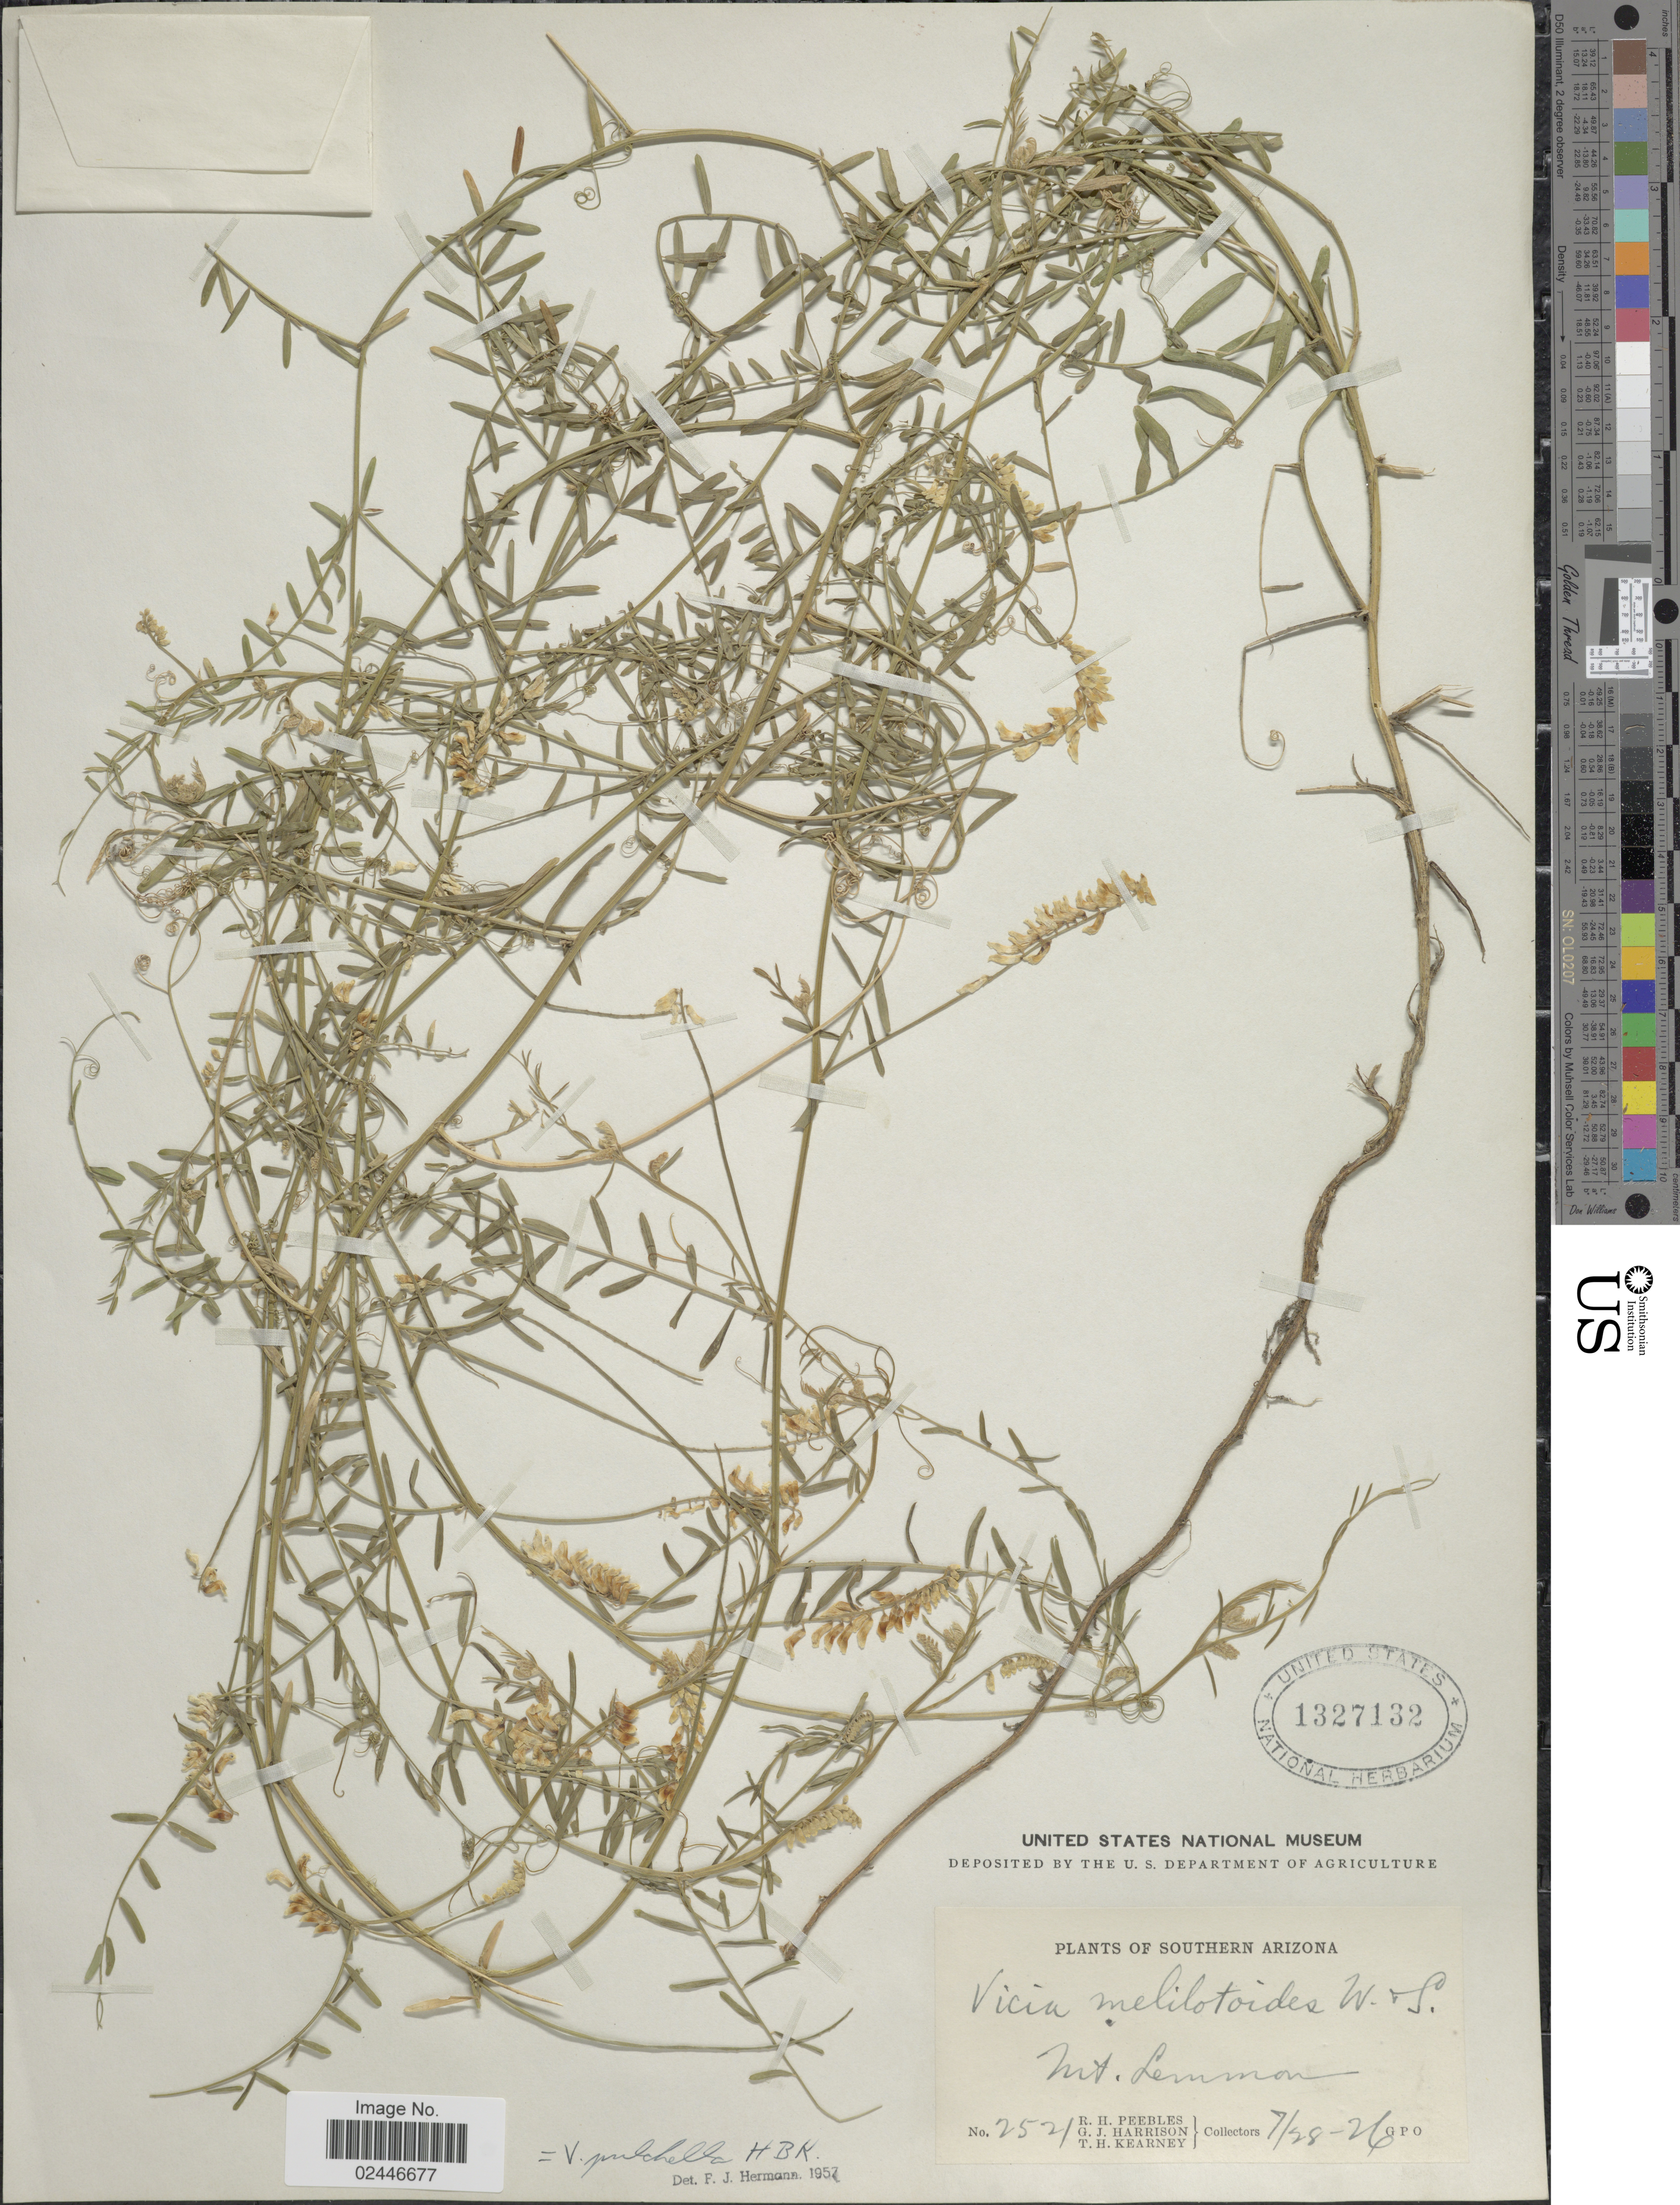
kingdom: Plantae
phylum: Tracheophyta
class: Magnoliopsida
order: Fabales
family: Fabaceae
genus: Vicia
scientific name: Vicia pulchella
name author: Kunth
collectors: R. H. Peebles, G. J. Harrison & T. H. Kearney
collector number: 2521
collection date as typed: Transcribed d/m/y: 28/7/26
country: United States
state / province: Arizona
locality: Southern Arizona, Mt. Lemmon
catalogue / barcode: US 1327132